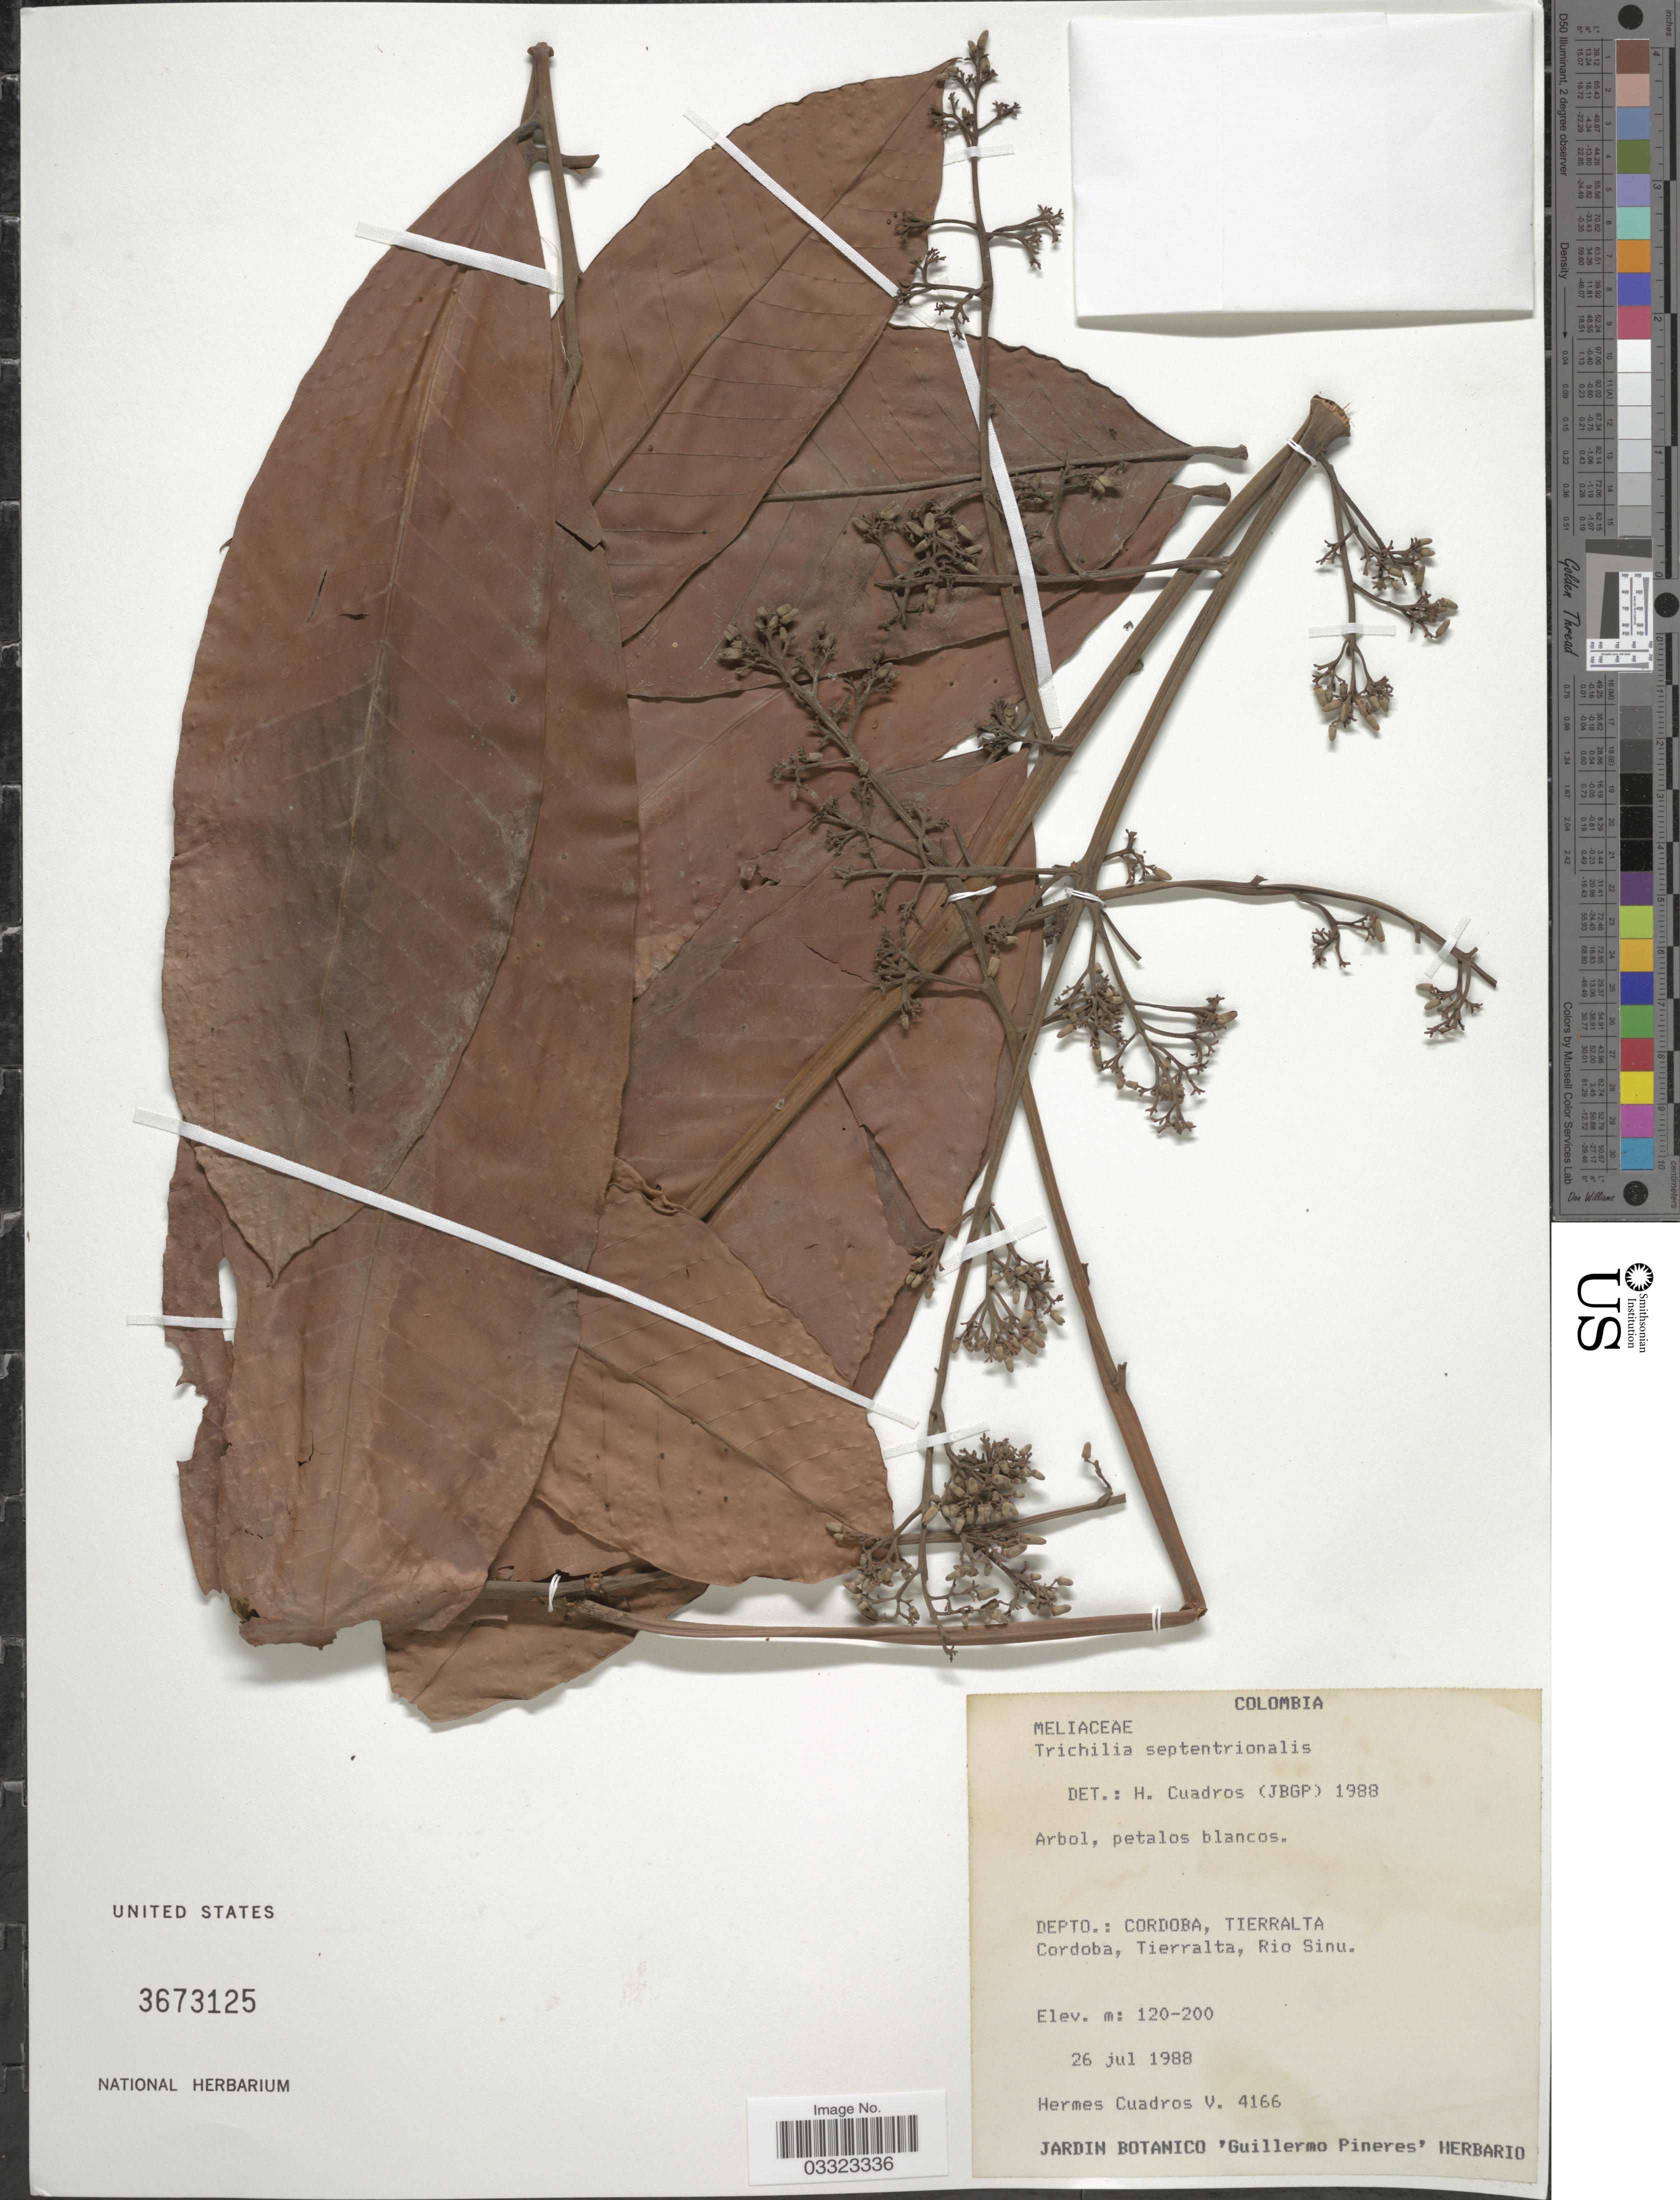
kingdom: Plantae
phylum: Tracheophyta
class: Magnoliopsida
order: Sapindales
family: Meliaceae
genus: Trichilia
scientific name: Trichilia septentrionalis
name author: C. DC.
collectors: H. Cuadros V.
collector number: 4166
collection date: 1988-07-26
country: Colombia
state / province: Córdoba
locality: Depto.: Cordoba, Tierralta, Cordoba, Tierralta, Rio Sinu.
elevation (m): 120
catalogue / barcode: US 3673125